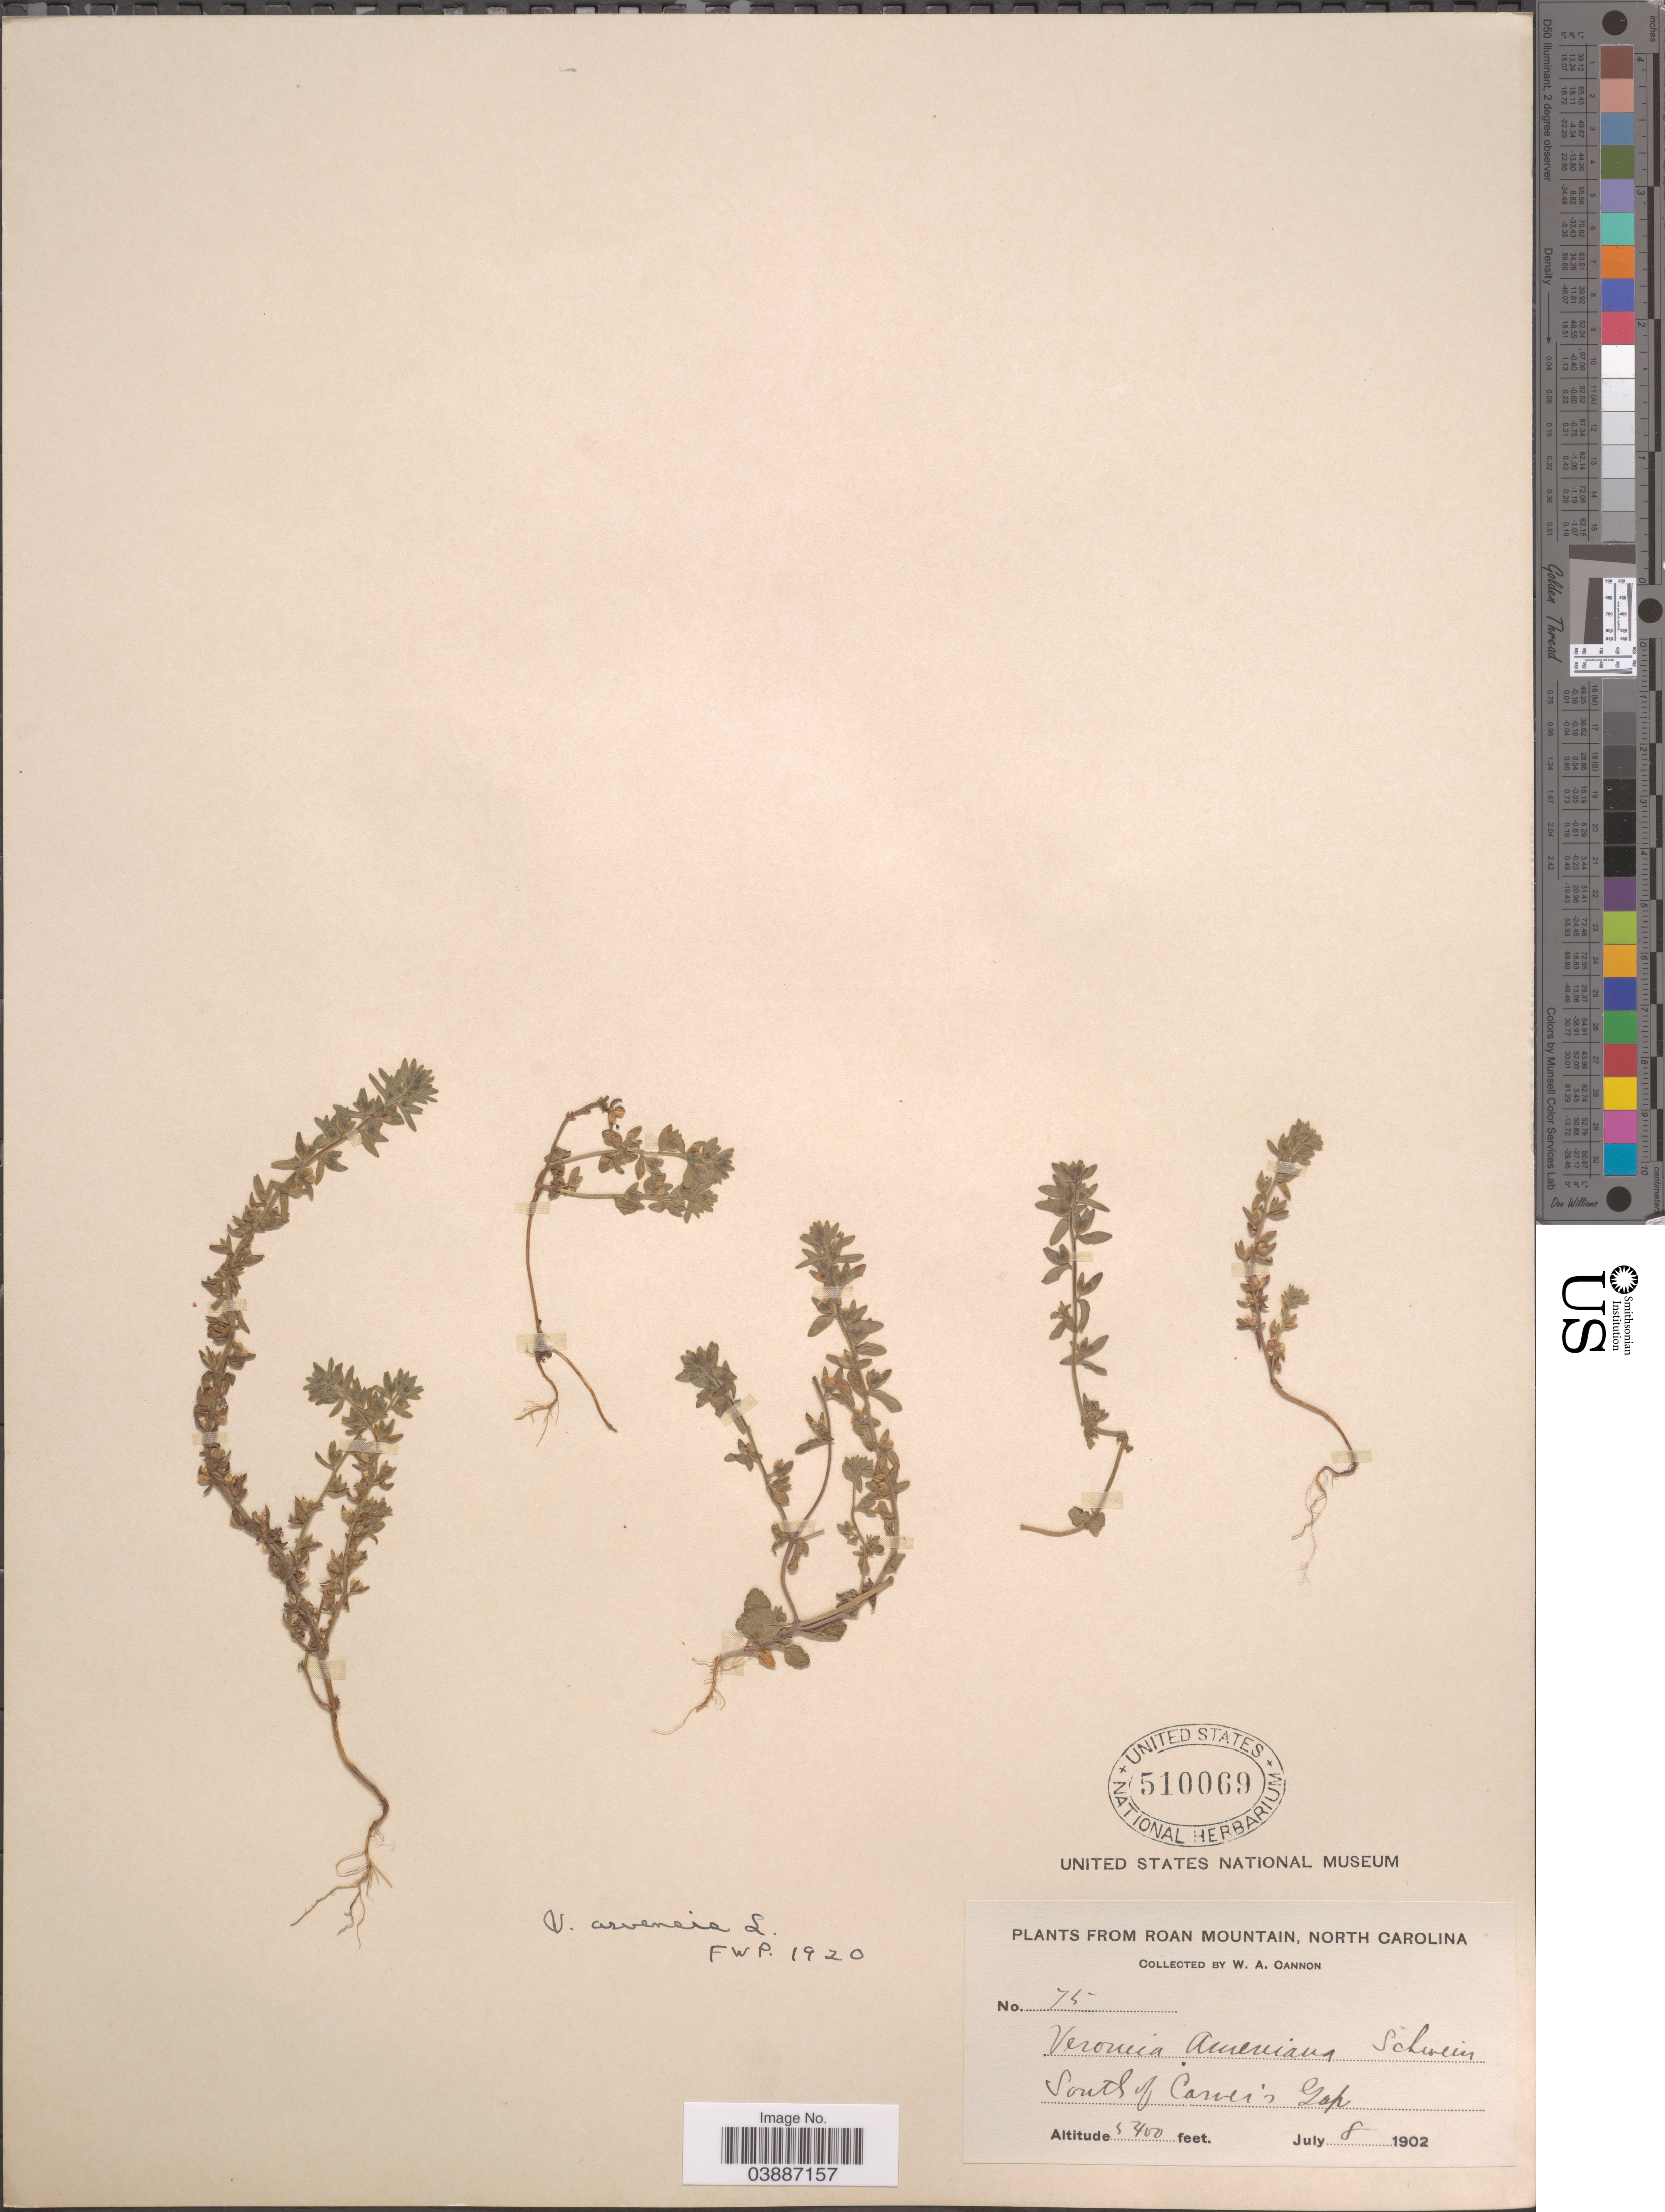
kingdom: Plantae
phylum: Tracheophyta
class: Magnoliopsida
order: Lamiales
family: Plantaginaceae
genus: Veronica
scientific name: Veronica arvensis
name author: L.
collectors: W. Cannon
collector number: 75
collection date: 1902-07-08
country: United States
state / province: North Carolina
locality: Roan Mountain. South of Carver's Gap.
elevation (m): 1646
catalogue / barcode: US 510069